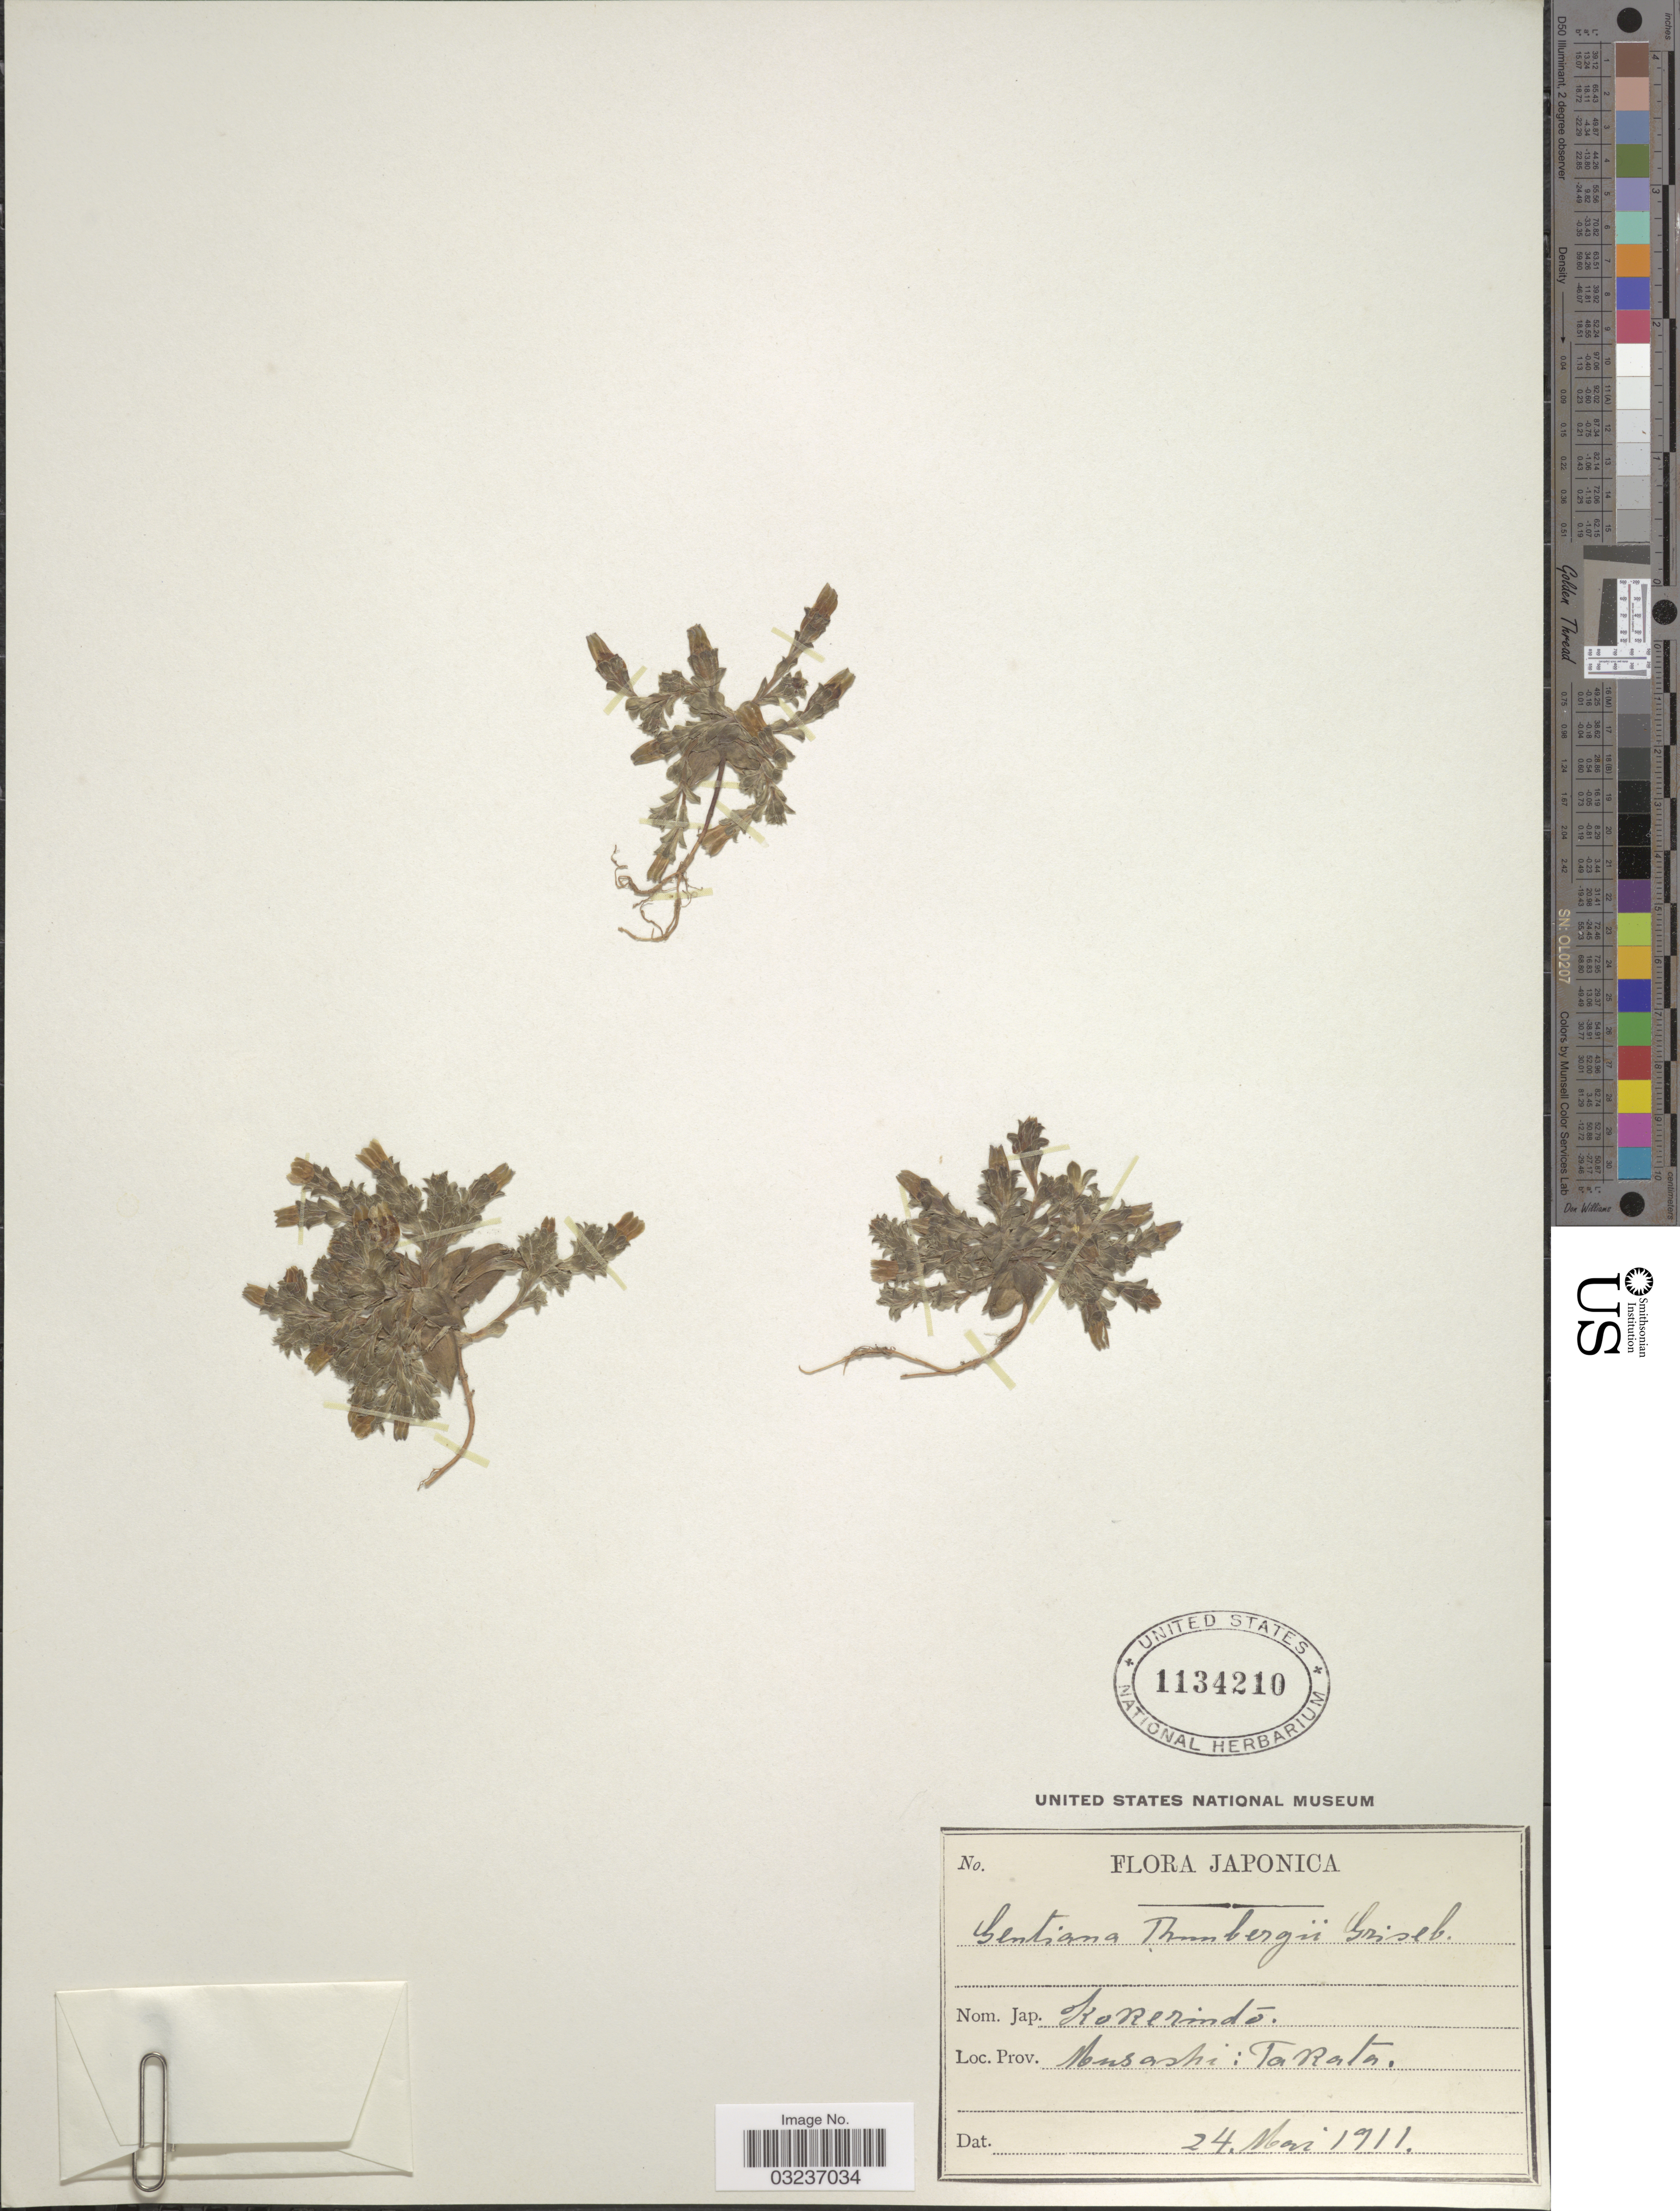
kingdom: Plantae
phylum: Tracheophyta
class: Magnoliopsida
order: Gentianales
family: Gentianaceae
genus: Gentiana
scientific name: Gentiana thunbergii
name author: (G. Don) Griseb.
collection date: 1911-05-24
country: Japan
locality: Japonica, Musashi: Takata.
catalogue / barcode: US 1134210